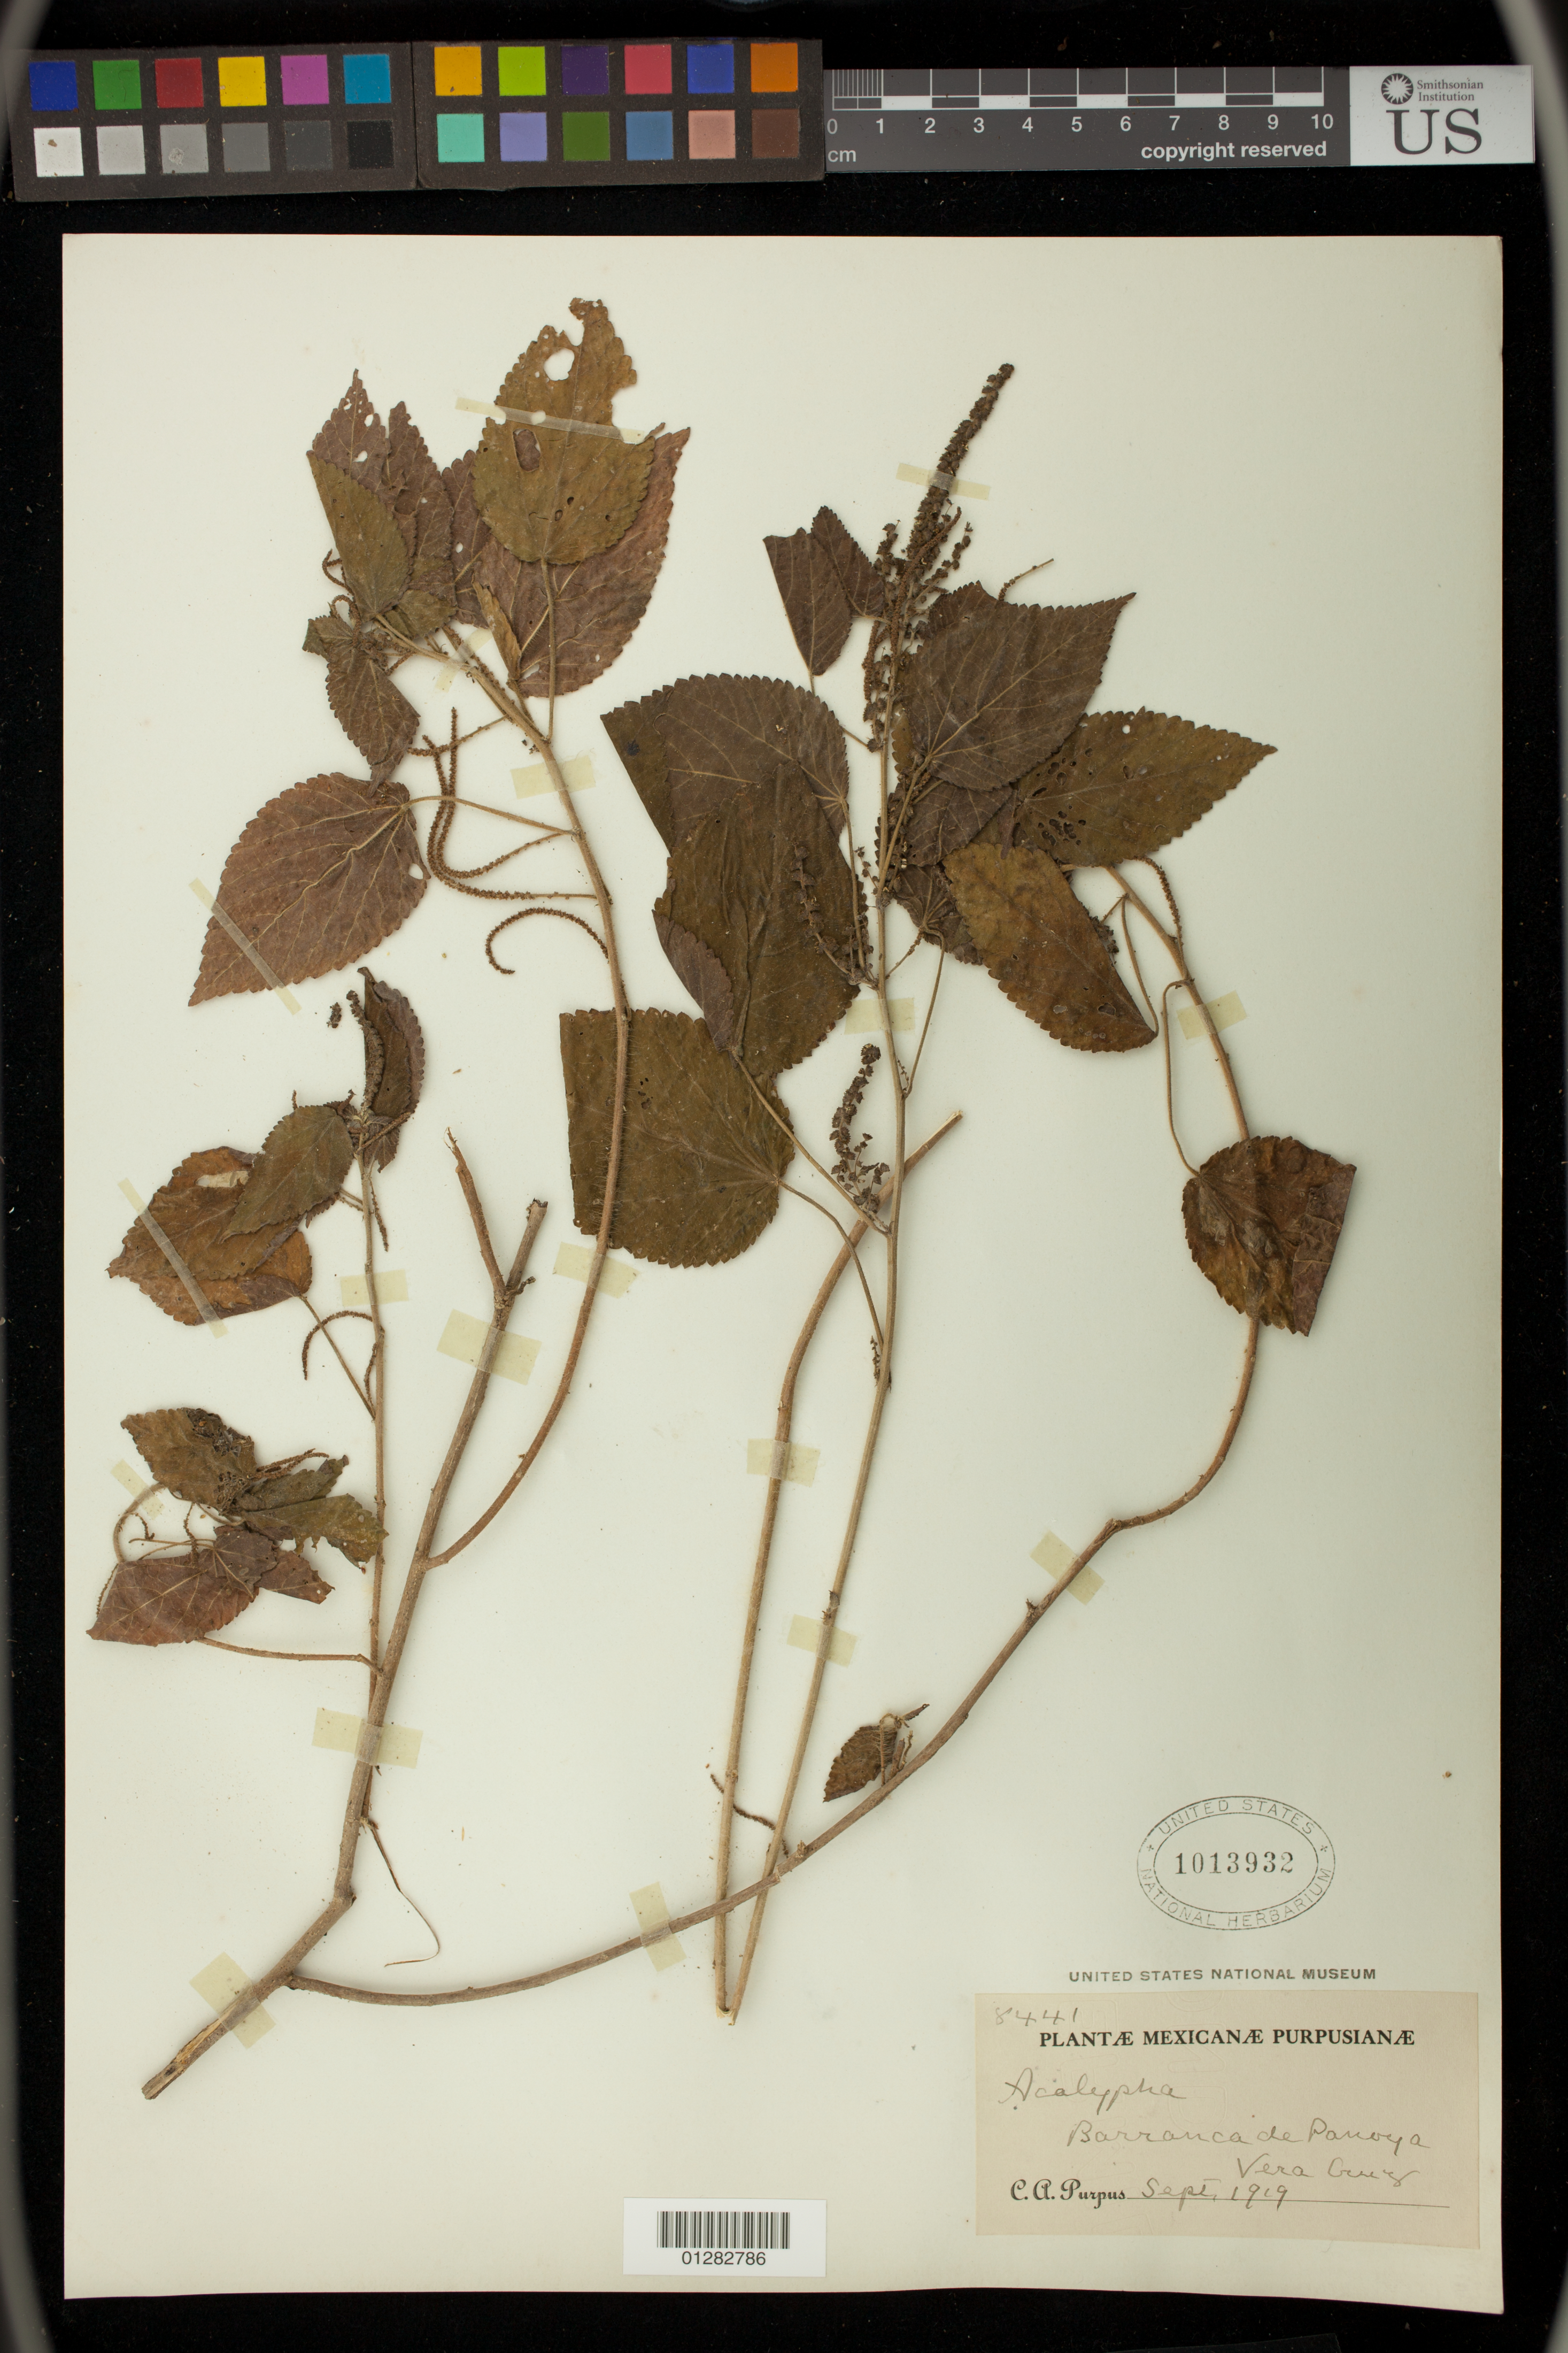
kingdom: Plantae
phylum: Tracheophyta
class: Magnoliopsida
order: Malpighiales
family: Euphorbiaceae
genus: Acalypha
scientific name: Acalypha sp.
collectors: C. A. Purpus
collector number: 8441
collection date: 1919-09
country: Mexico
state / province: Veracruz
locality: Barranca de Panoya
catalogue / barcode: US 1013932